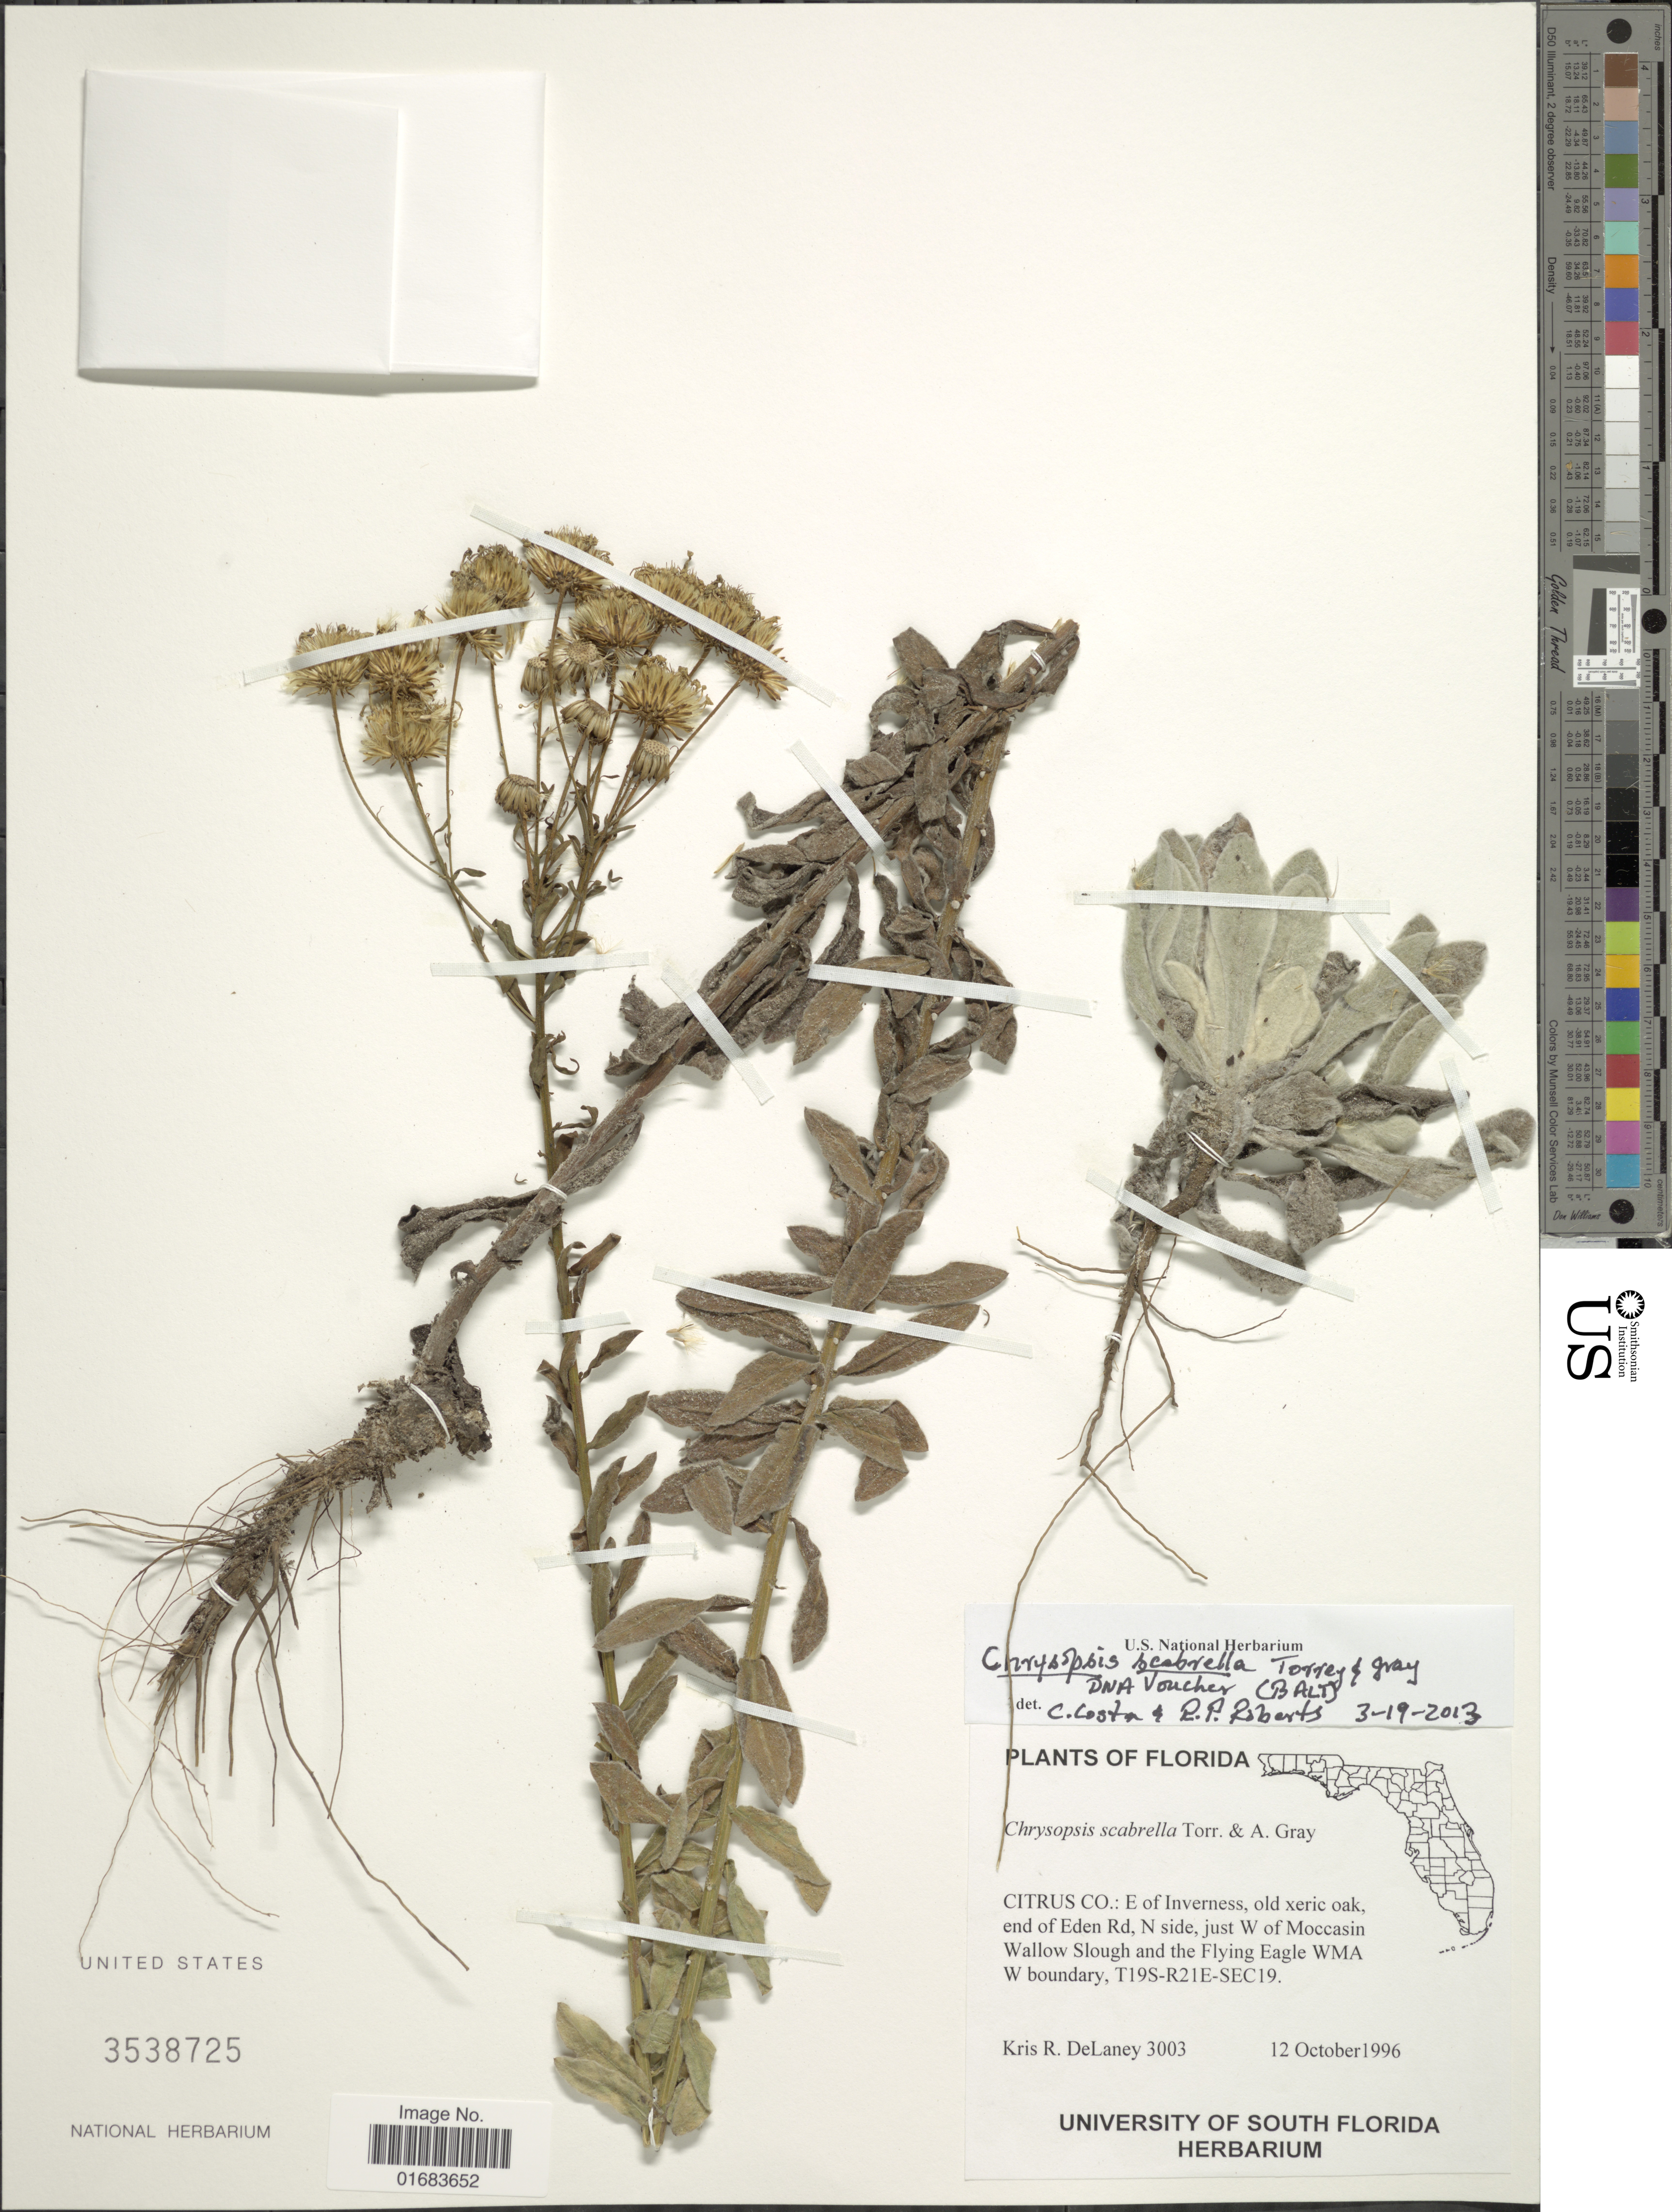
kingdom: Plantae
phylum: Tracheophyta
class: Magnoliopsida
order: Asterales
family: Asteraceae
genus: Chrysopsis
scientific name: Chrysopsis scabrella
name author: Torr. & A. Gray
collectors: K. R. DeLaney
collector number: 3003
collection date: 1996-10-12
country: United States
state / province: Florida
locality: Citrus Co.: E of Inverness, old xeric oak, end of Eden Rd, N side, just W of Moccasin Wallow Slough and the Flying Eagle WMA W boundary, T19S-R21E-SEC19.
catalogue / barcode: US 3538725